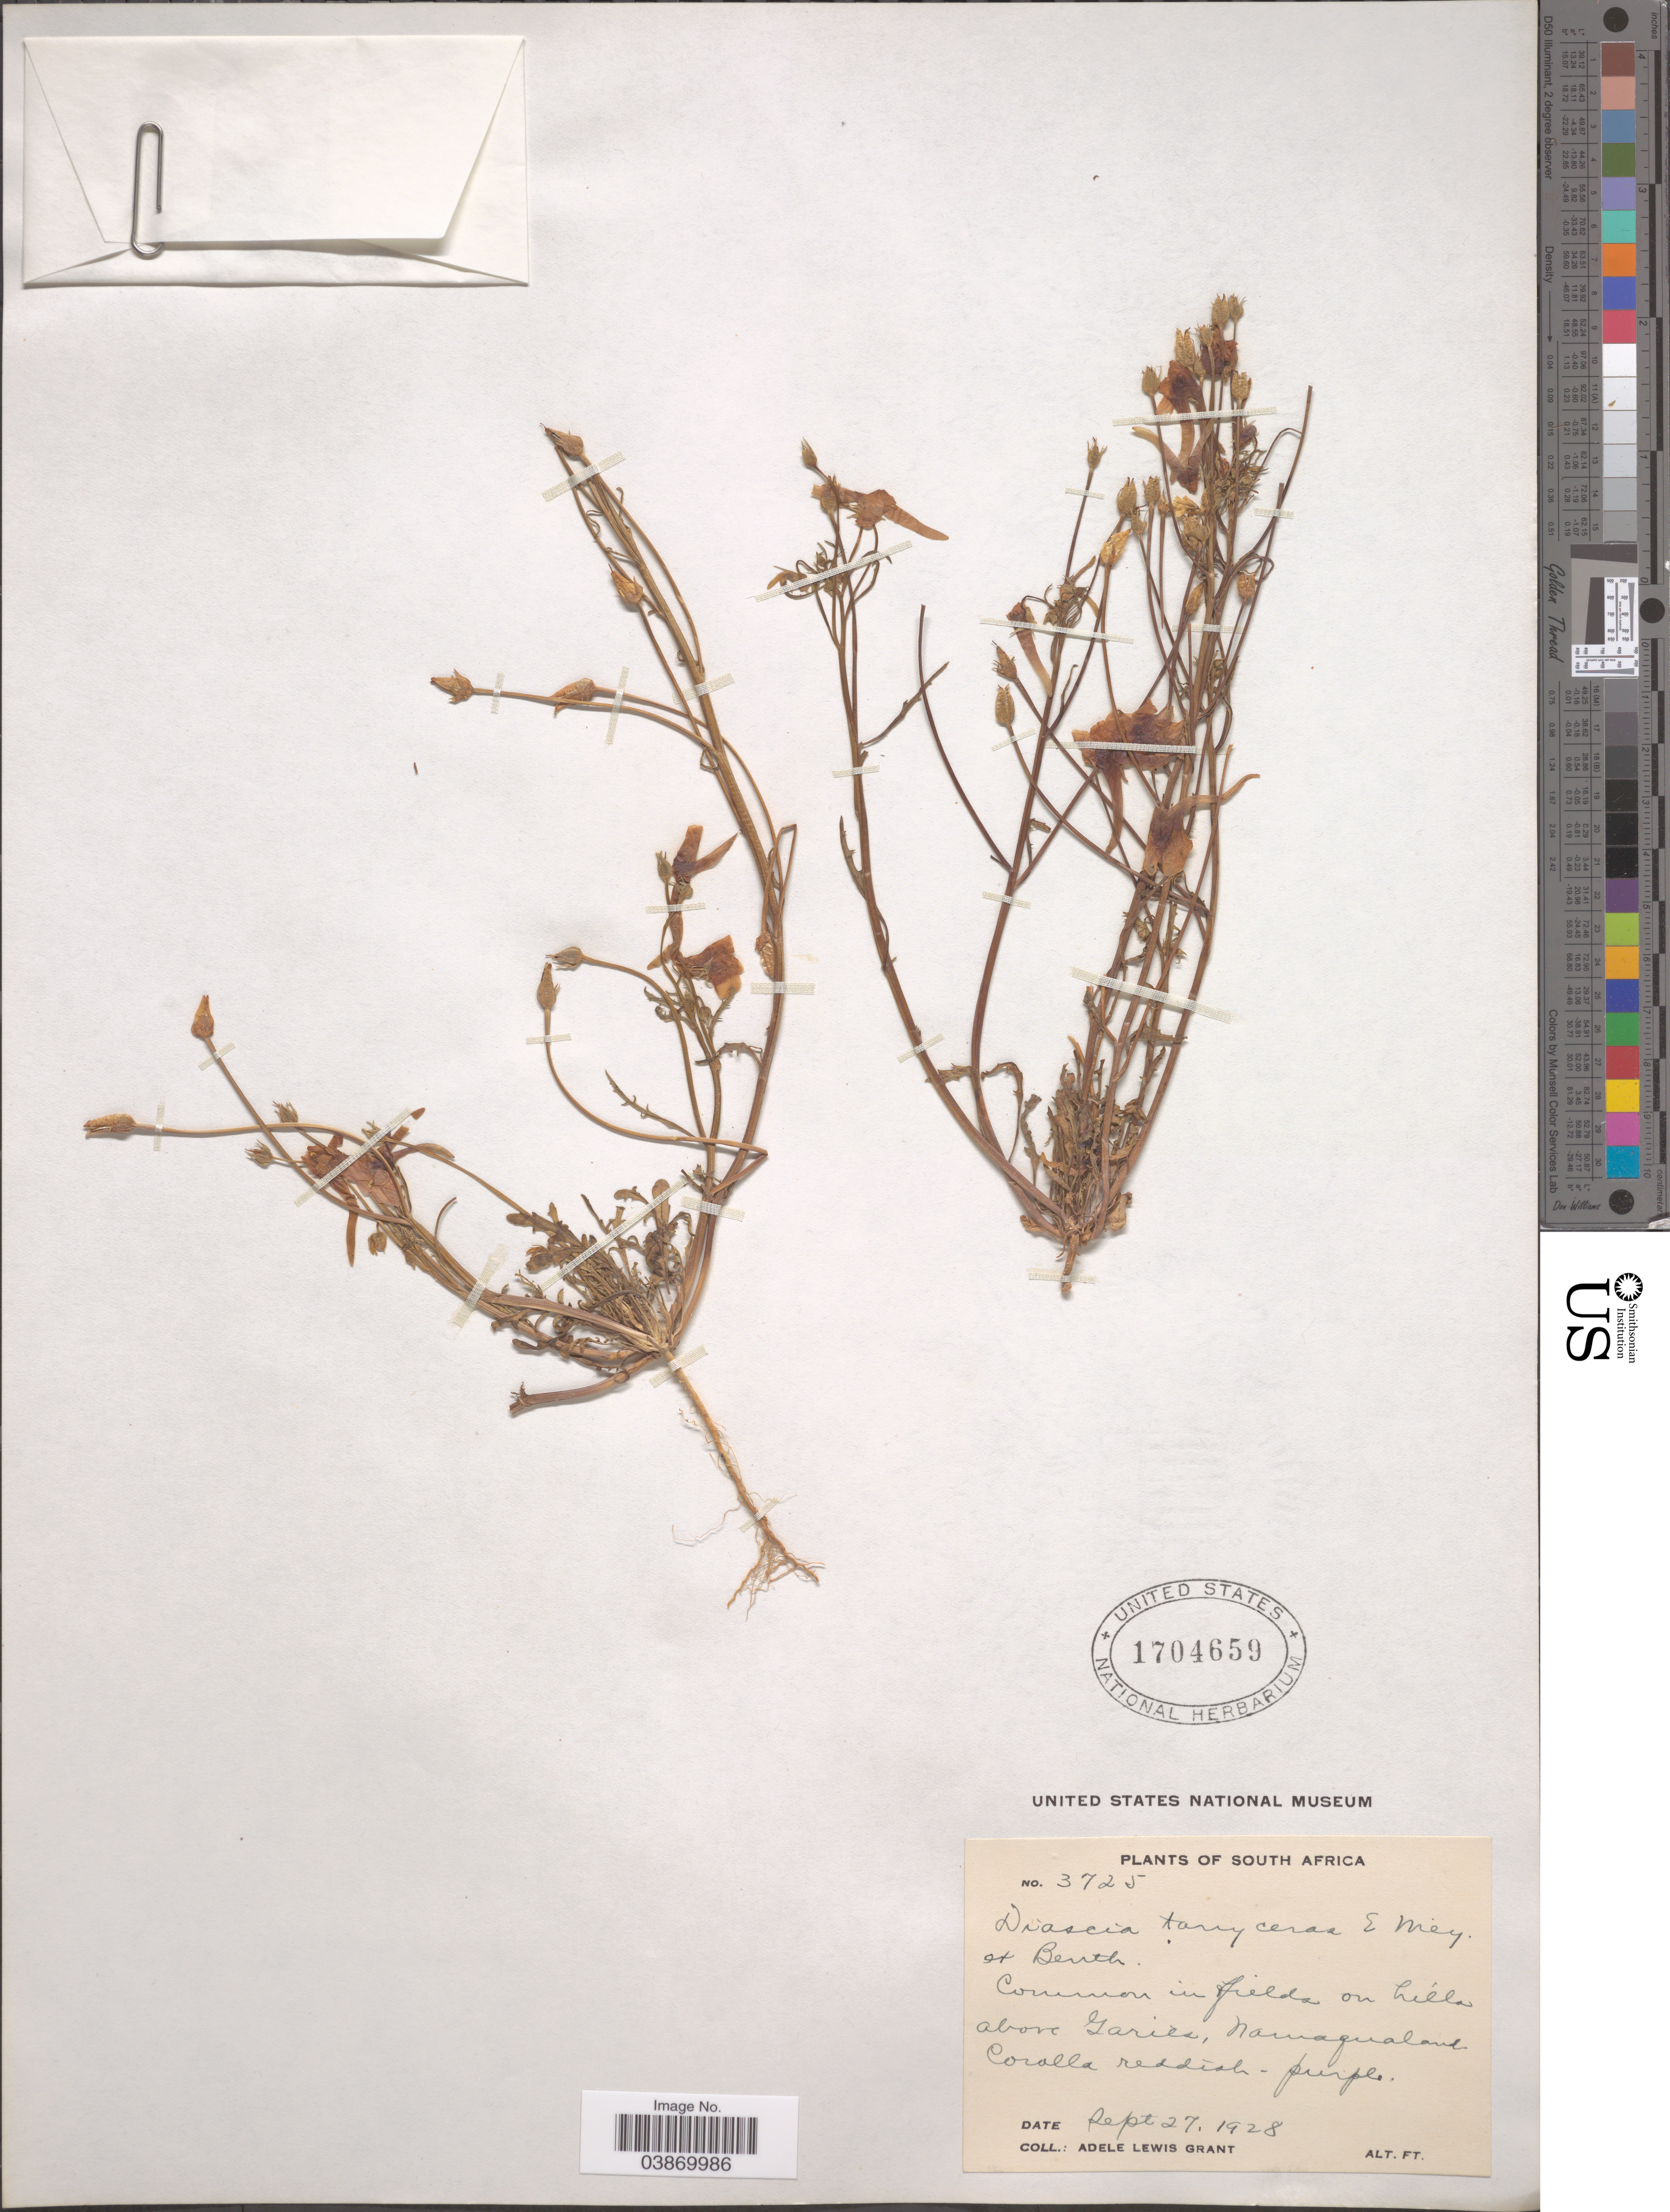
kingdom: Plantae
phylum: Tracheophyta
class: Magnoliopsida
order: Lamiales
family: Scrophulariaceae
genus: Diascia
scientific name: Diascia tanyceras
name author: E. Mey. ex Benth.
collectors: A. L. Grant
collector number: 3725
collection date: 1928-09-27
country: South Africa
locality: Common in field on hills above Garils, Namaqualand.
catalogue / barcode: US 1704659